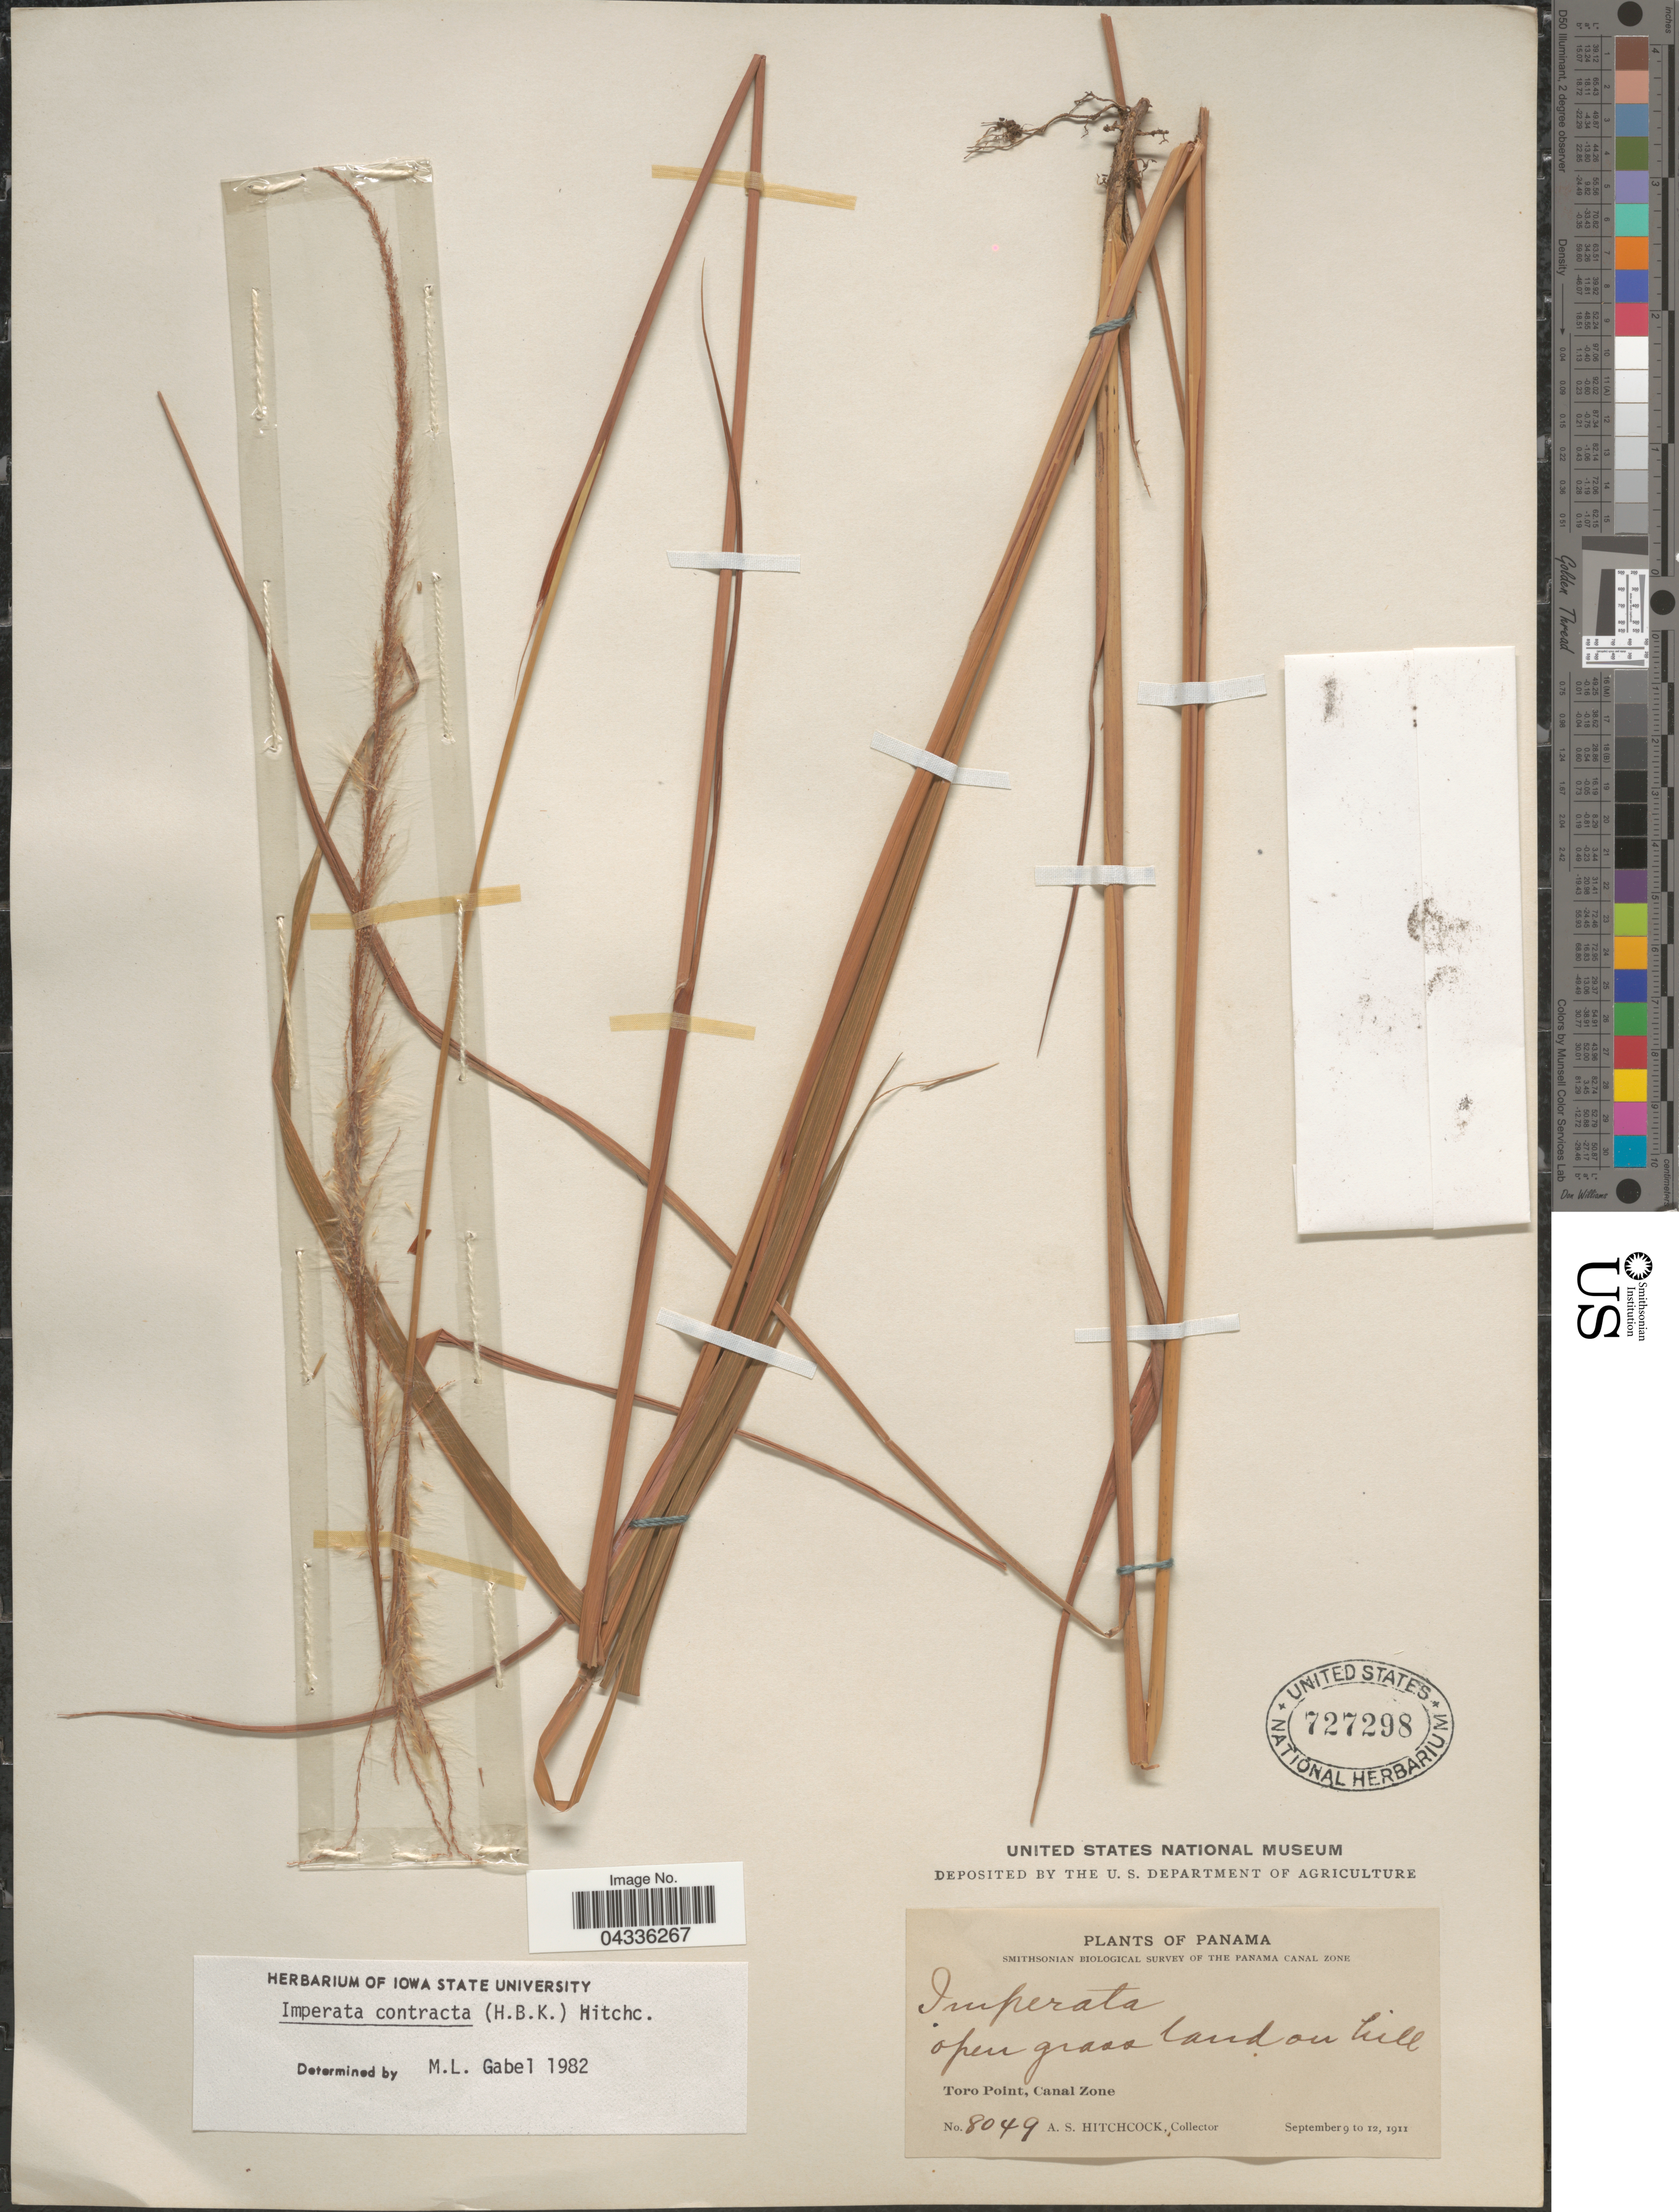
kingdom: Plantae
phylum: Tracheophyta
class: Liliopsida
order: Poales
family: Poaceae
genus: Imperata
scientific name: Imperata contracta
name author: (Kunth) Hitchc.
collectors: A. S. Hitchcock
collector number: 8049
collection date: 1911-09-09/1911-09-12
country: Panama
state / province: Colón / Panamá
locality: Smithsonian Biological Survey of the Panama Canal Zone. Toro Point, Canal Zone.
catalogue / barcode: US 727298